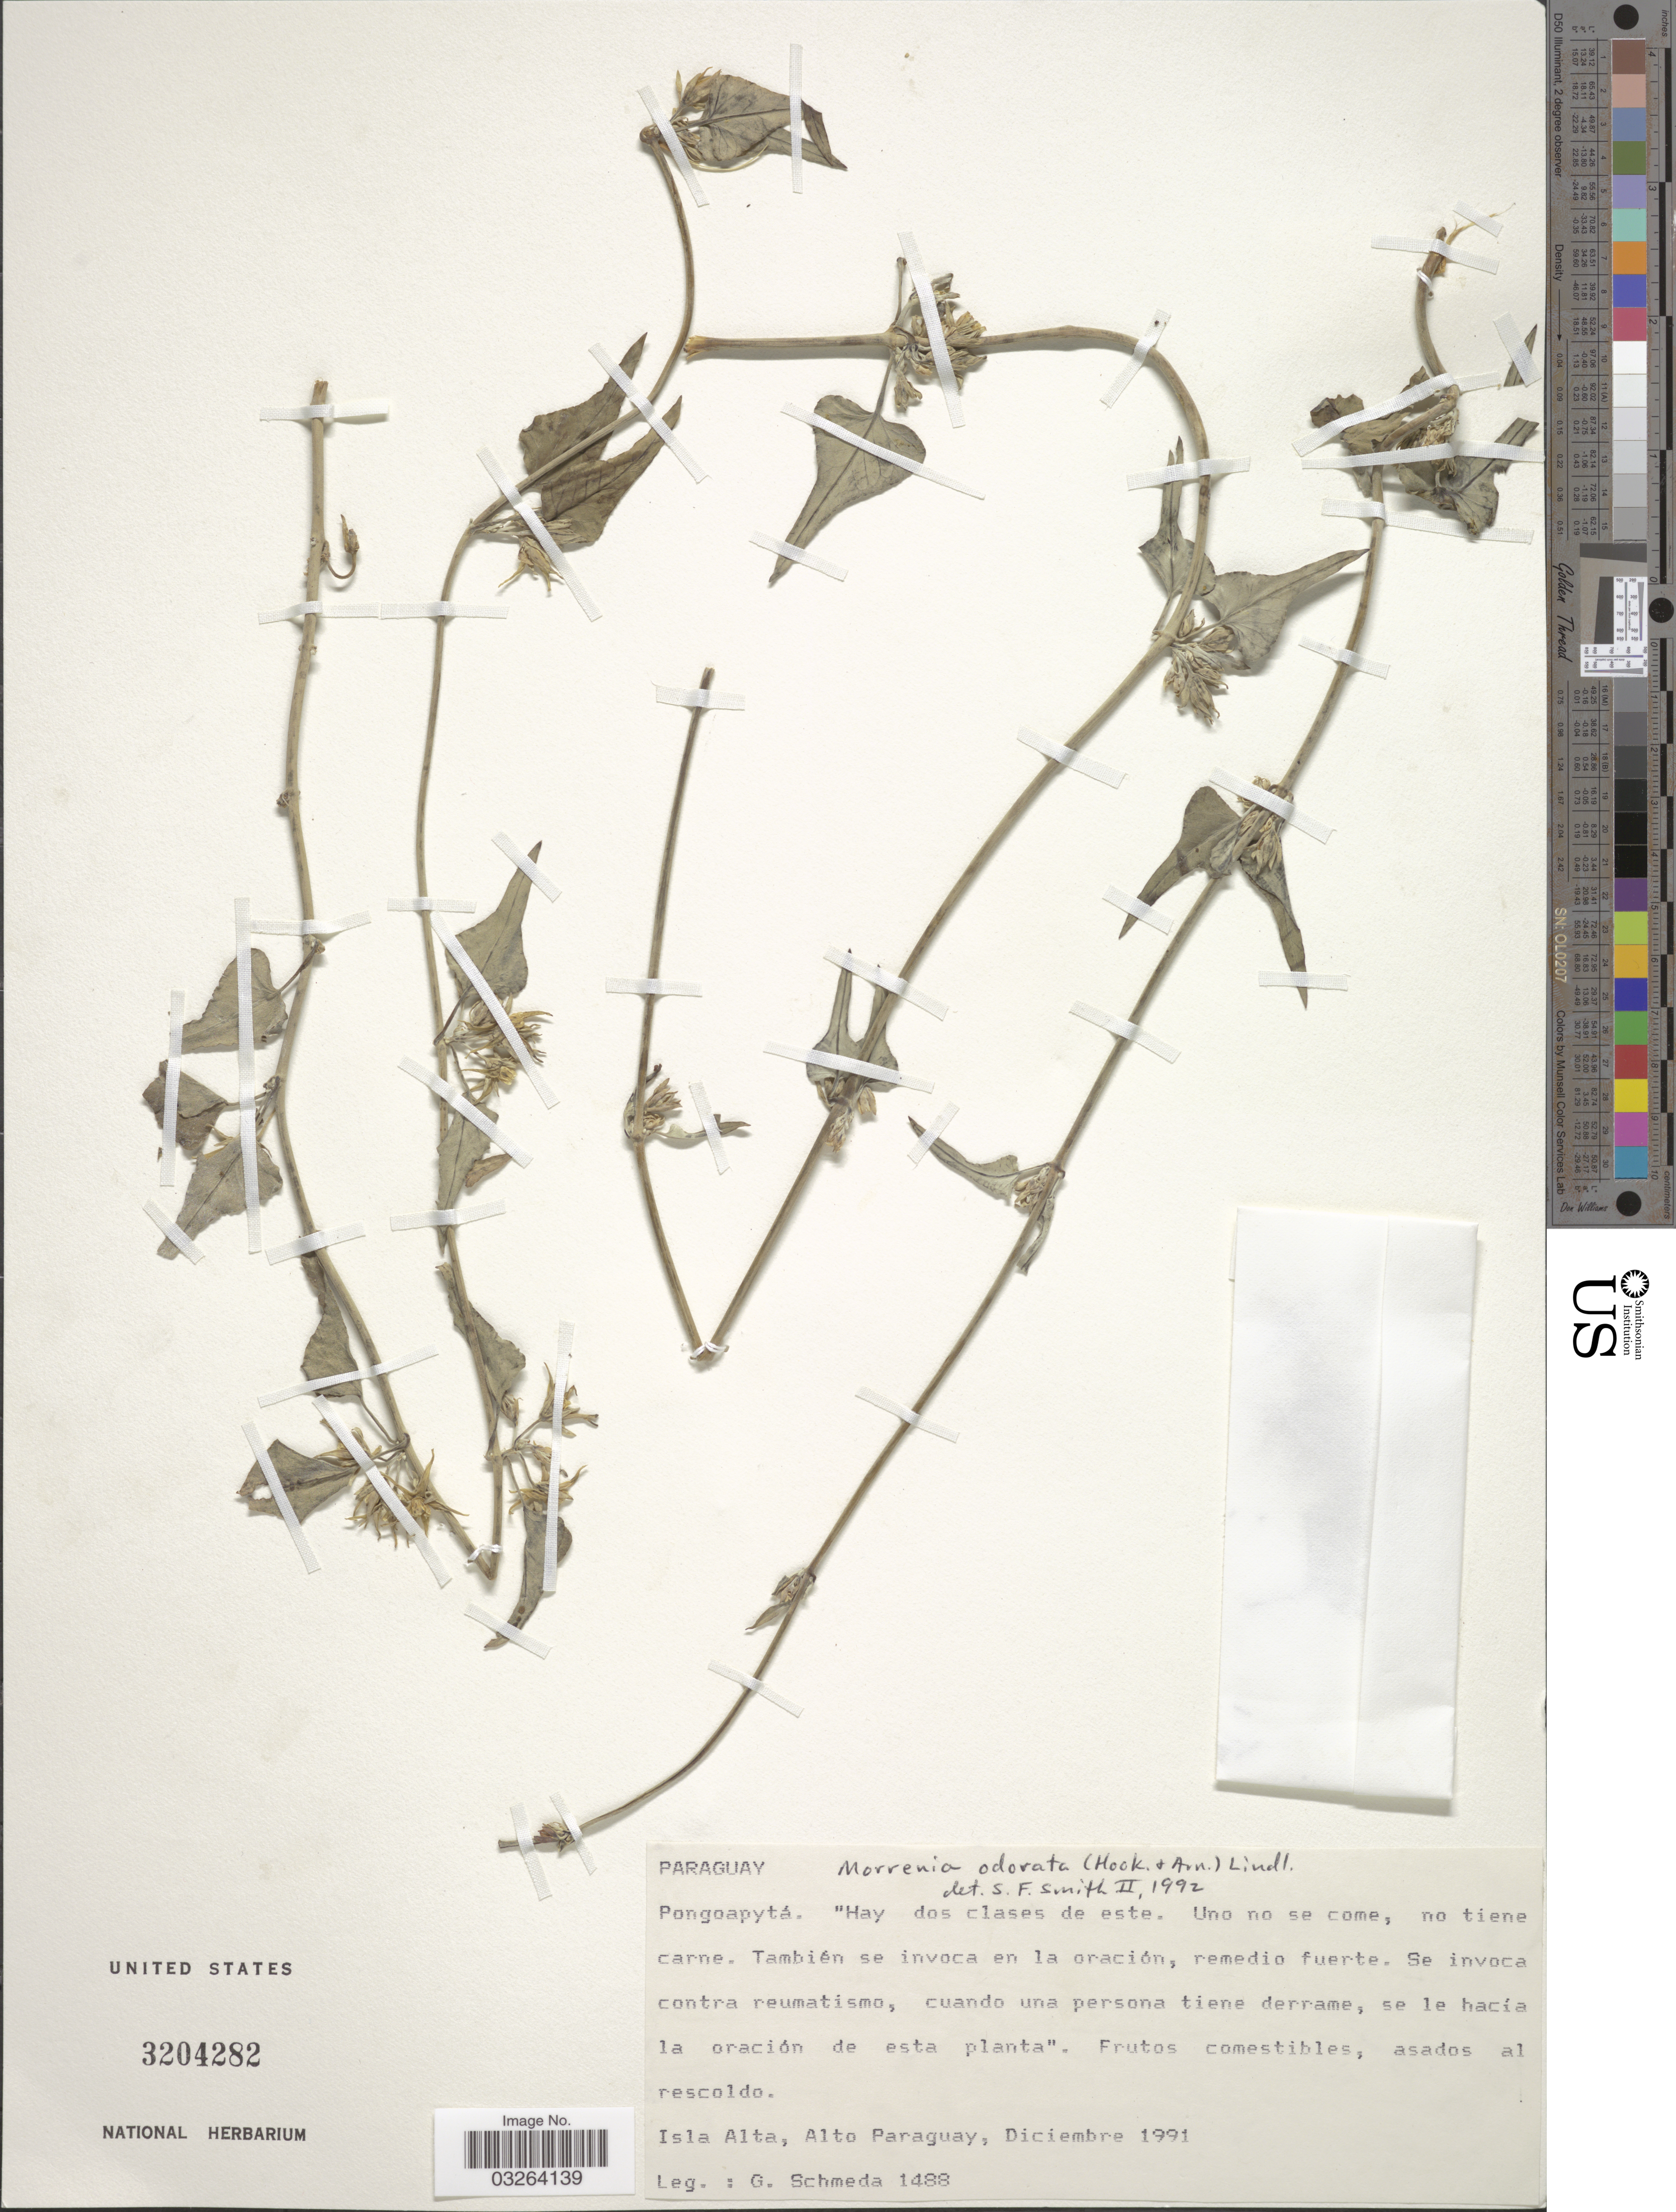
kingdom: Plantae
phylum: Tracheophyta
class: Magnoliopsida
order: Gentianales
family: Apocynaceae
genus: Morrenia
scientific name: Morrenia odorata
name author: (Hook. & Arn.) Lindl.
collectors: G. Schmeda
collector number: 1488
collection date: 1991-12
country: Paraguay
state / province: Alto Paraguay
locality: Isla Alta, Alto Paraguay.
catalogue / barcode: US 3204282